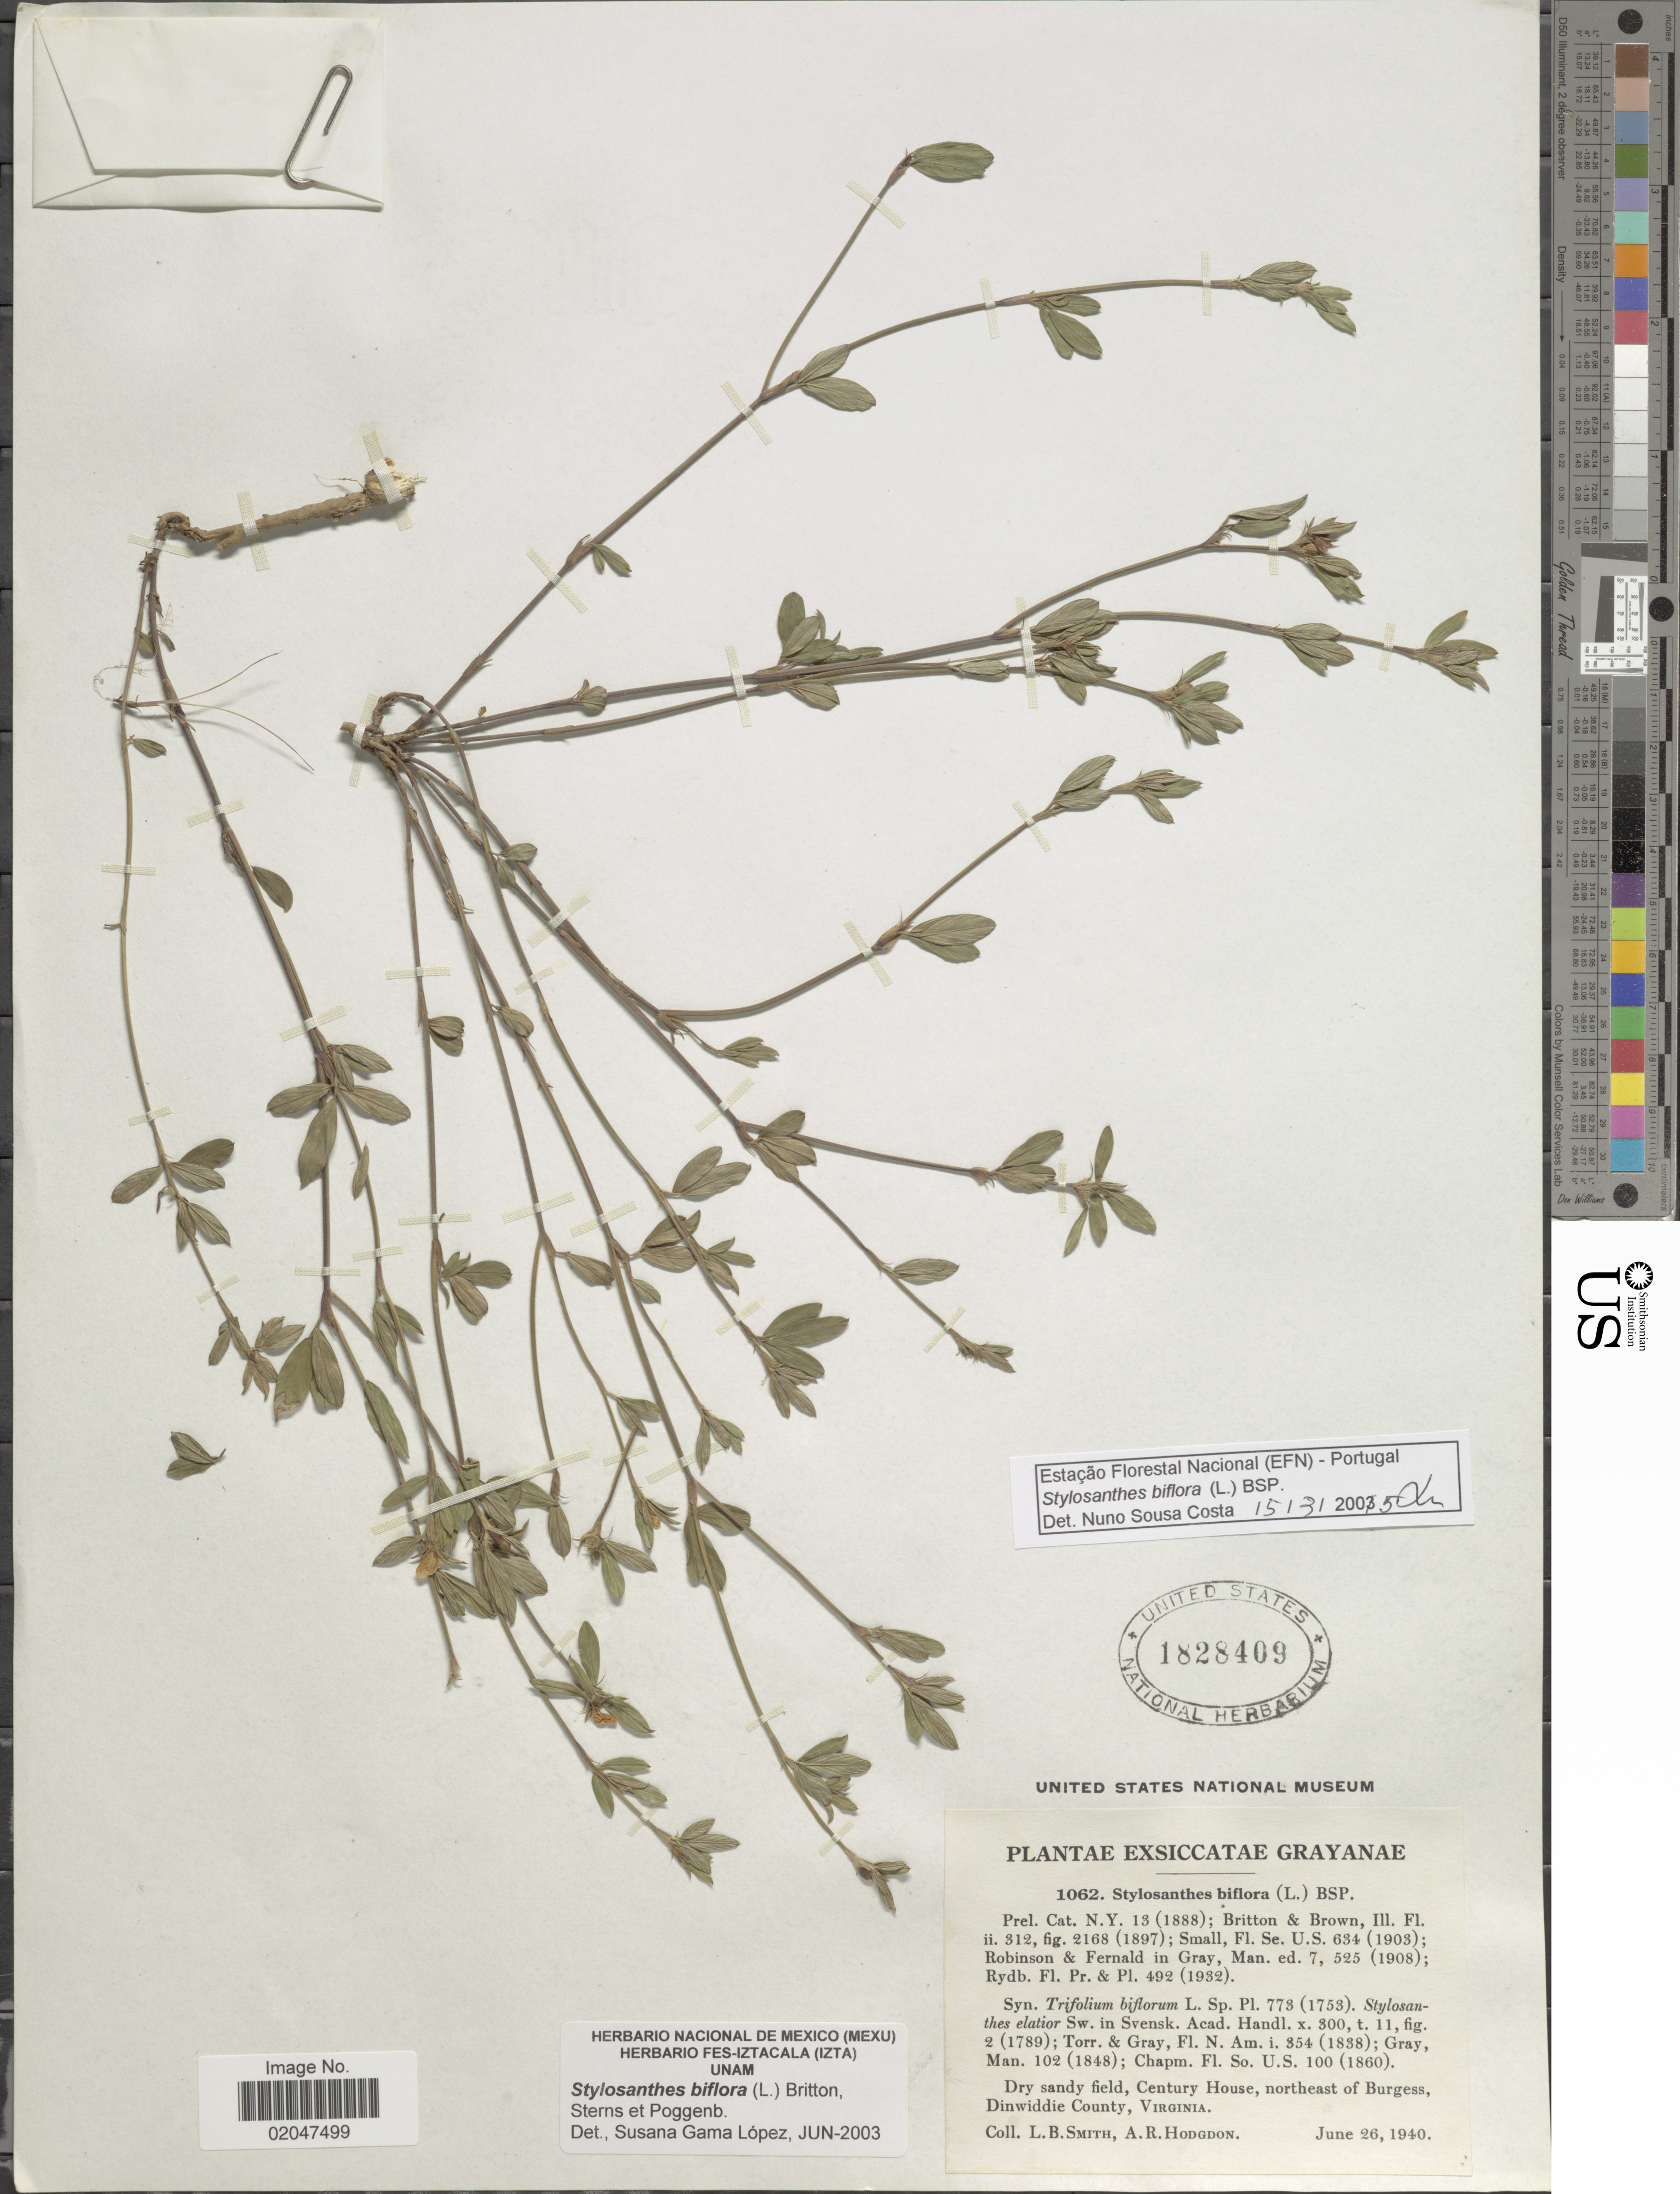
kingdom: Plantae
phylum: Tracheophyta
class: Magnoliopsida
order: Fabales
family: Fabaceae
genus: Stylosanthes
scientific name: Stylosanthes biflora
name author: (L.) Britton et al.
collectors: L. Smith & A. R. Hodgdon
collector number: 1062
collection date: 1940-06-26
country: United States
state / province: Virginia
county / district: Dinwiddie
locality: Grayanae. Dry sand field, Century House, northeast of Burgess, Dinwiddie County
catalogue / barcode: US 1828409